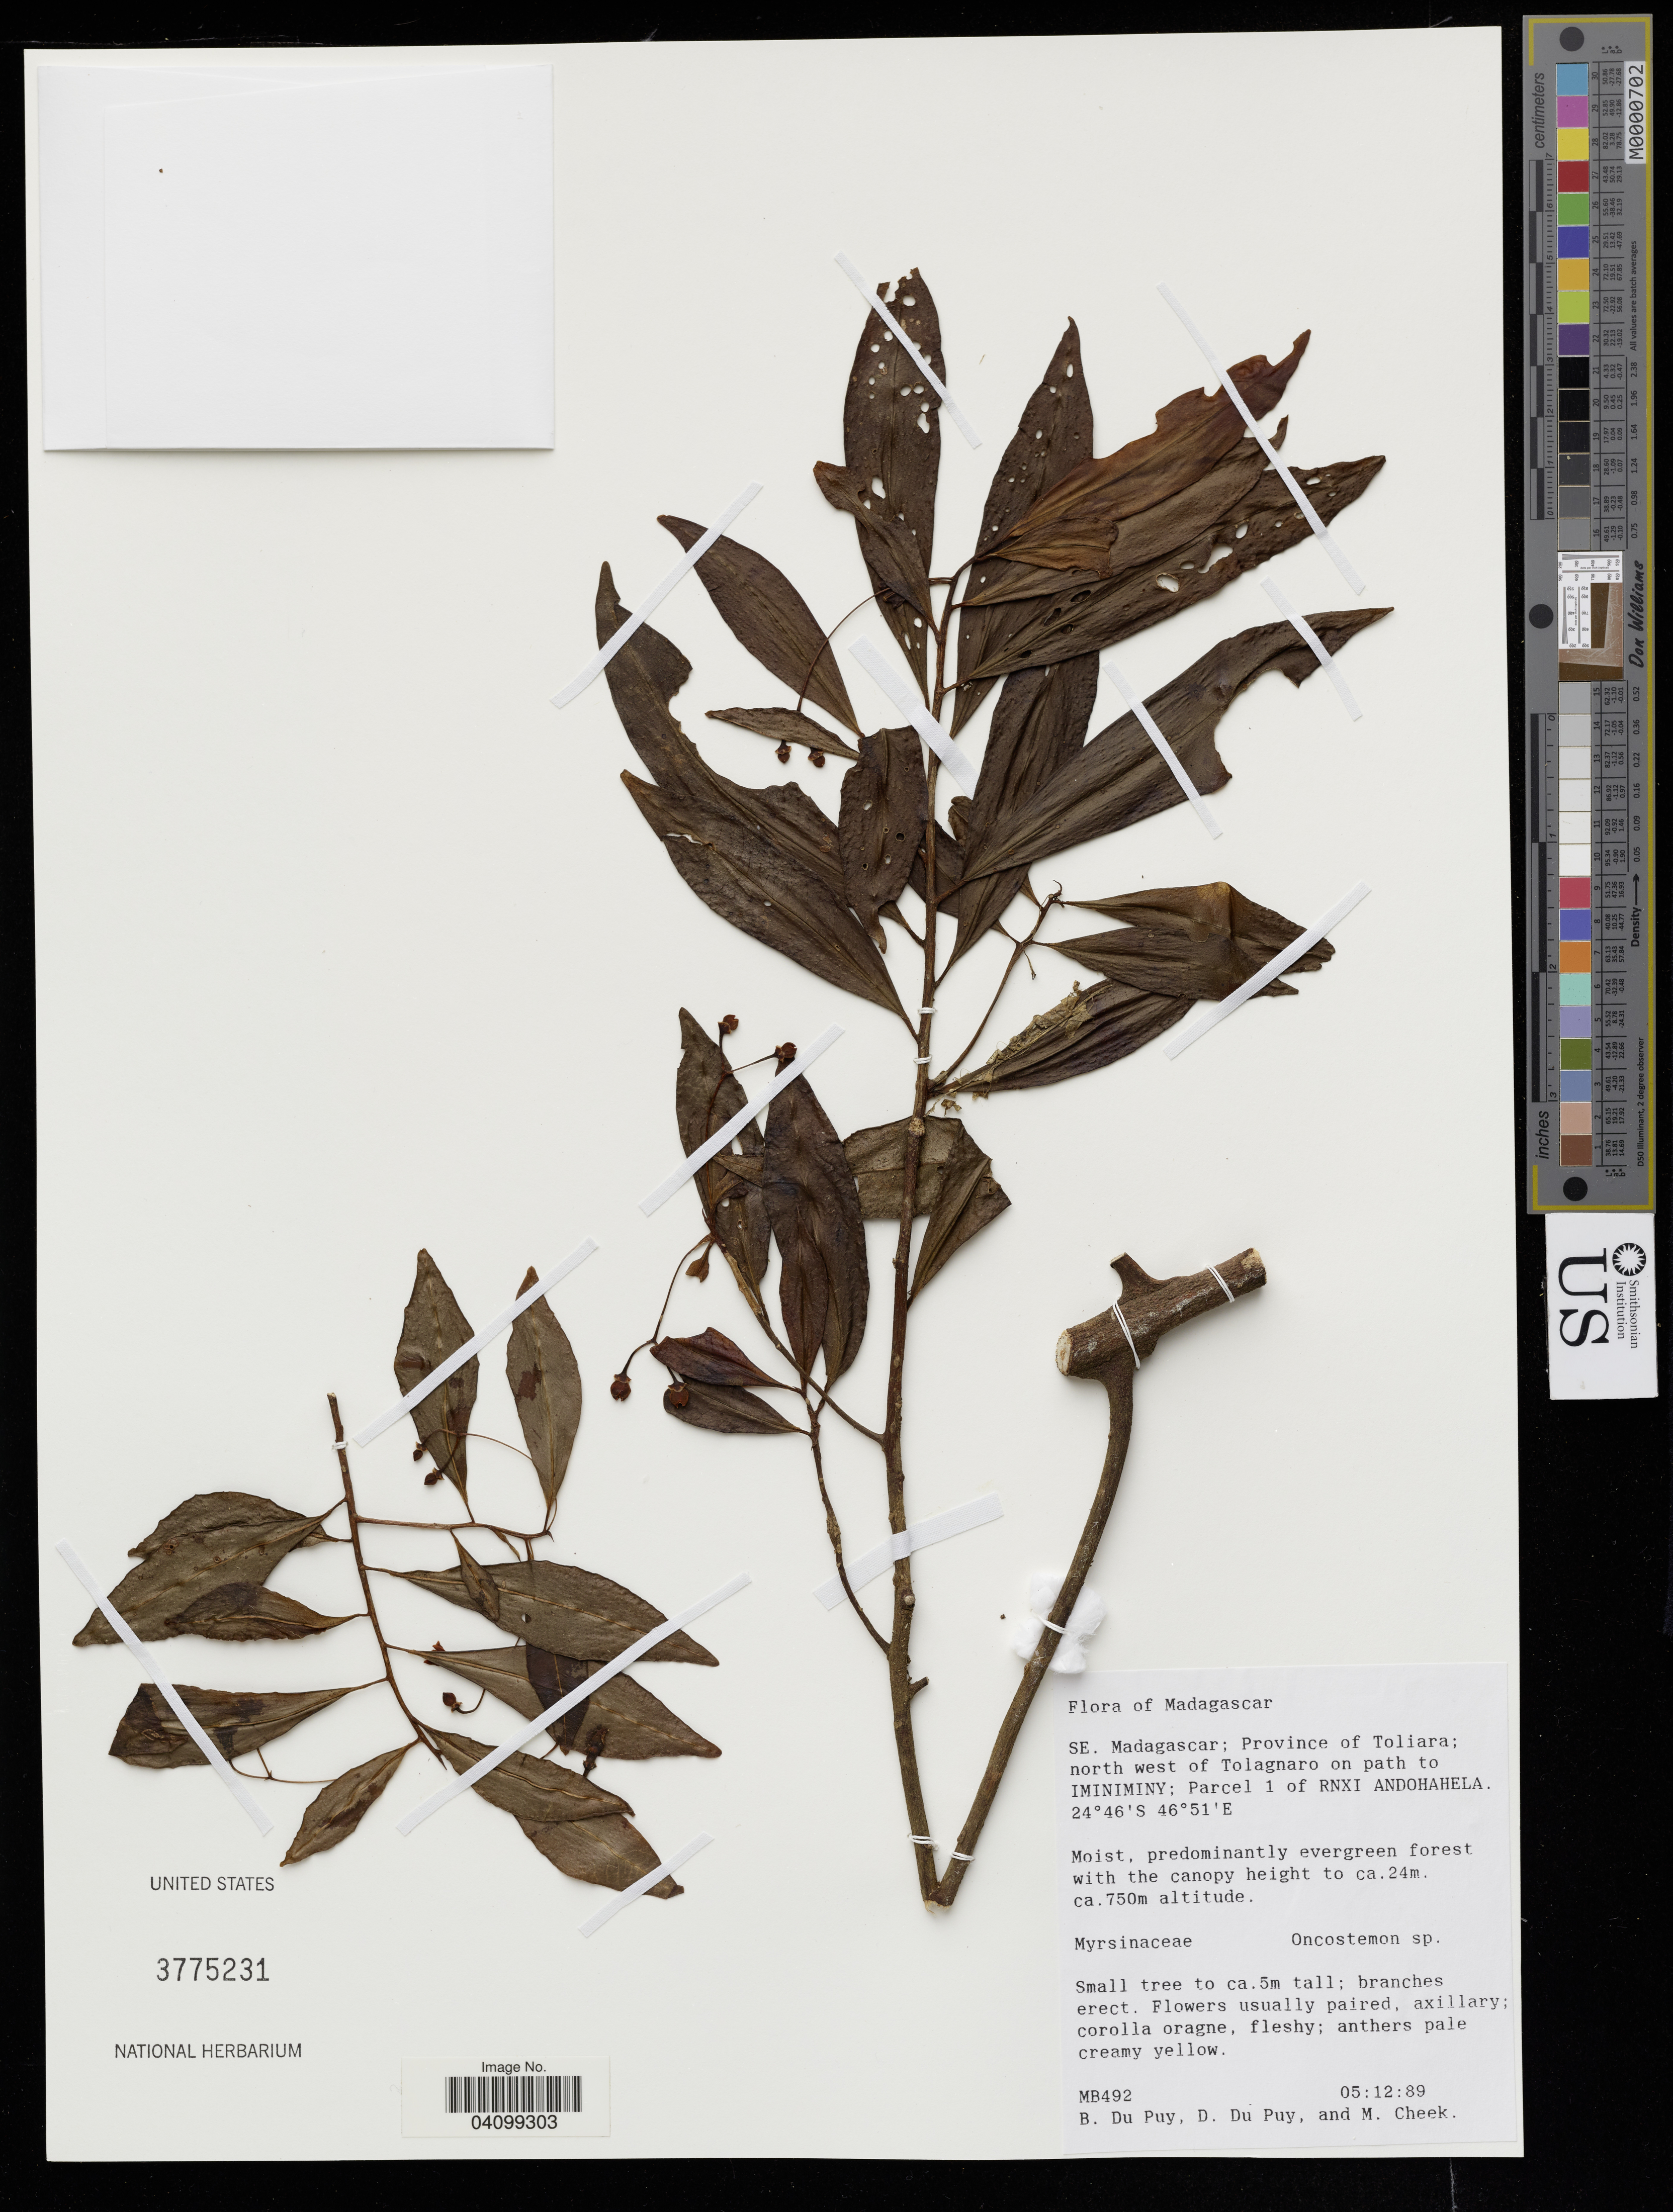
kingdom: Plantae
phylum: Tracheophyta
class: Magnoliopsida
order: Ericales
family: Primulaceae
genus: Oncostemon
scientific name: Oncostemon sp.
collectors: B. Du Puy, D. Du Puy & M. Cheek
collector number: MB492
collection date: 1989-12-05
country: Madagascar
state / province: Toliara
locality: SE. Madagascar; north west of Tolagnaro on path to Iminiminy; Parcel 1 of RNXI Andohahela.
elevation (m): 750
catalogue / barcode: US 3775231